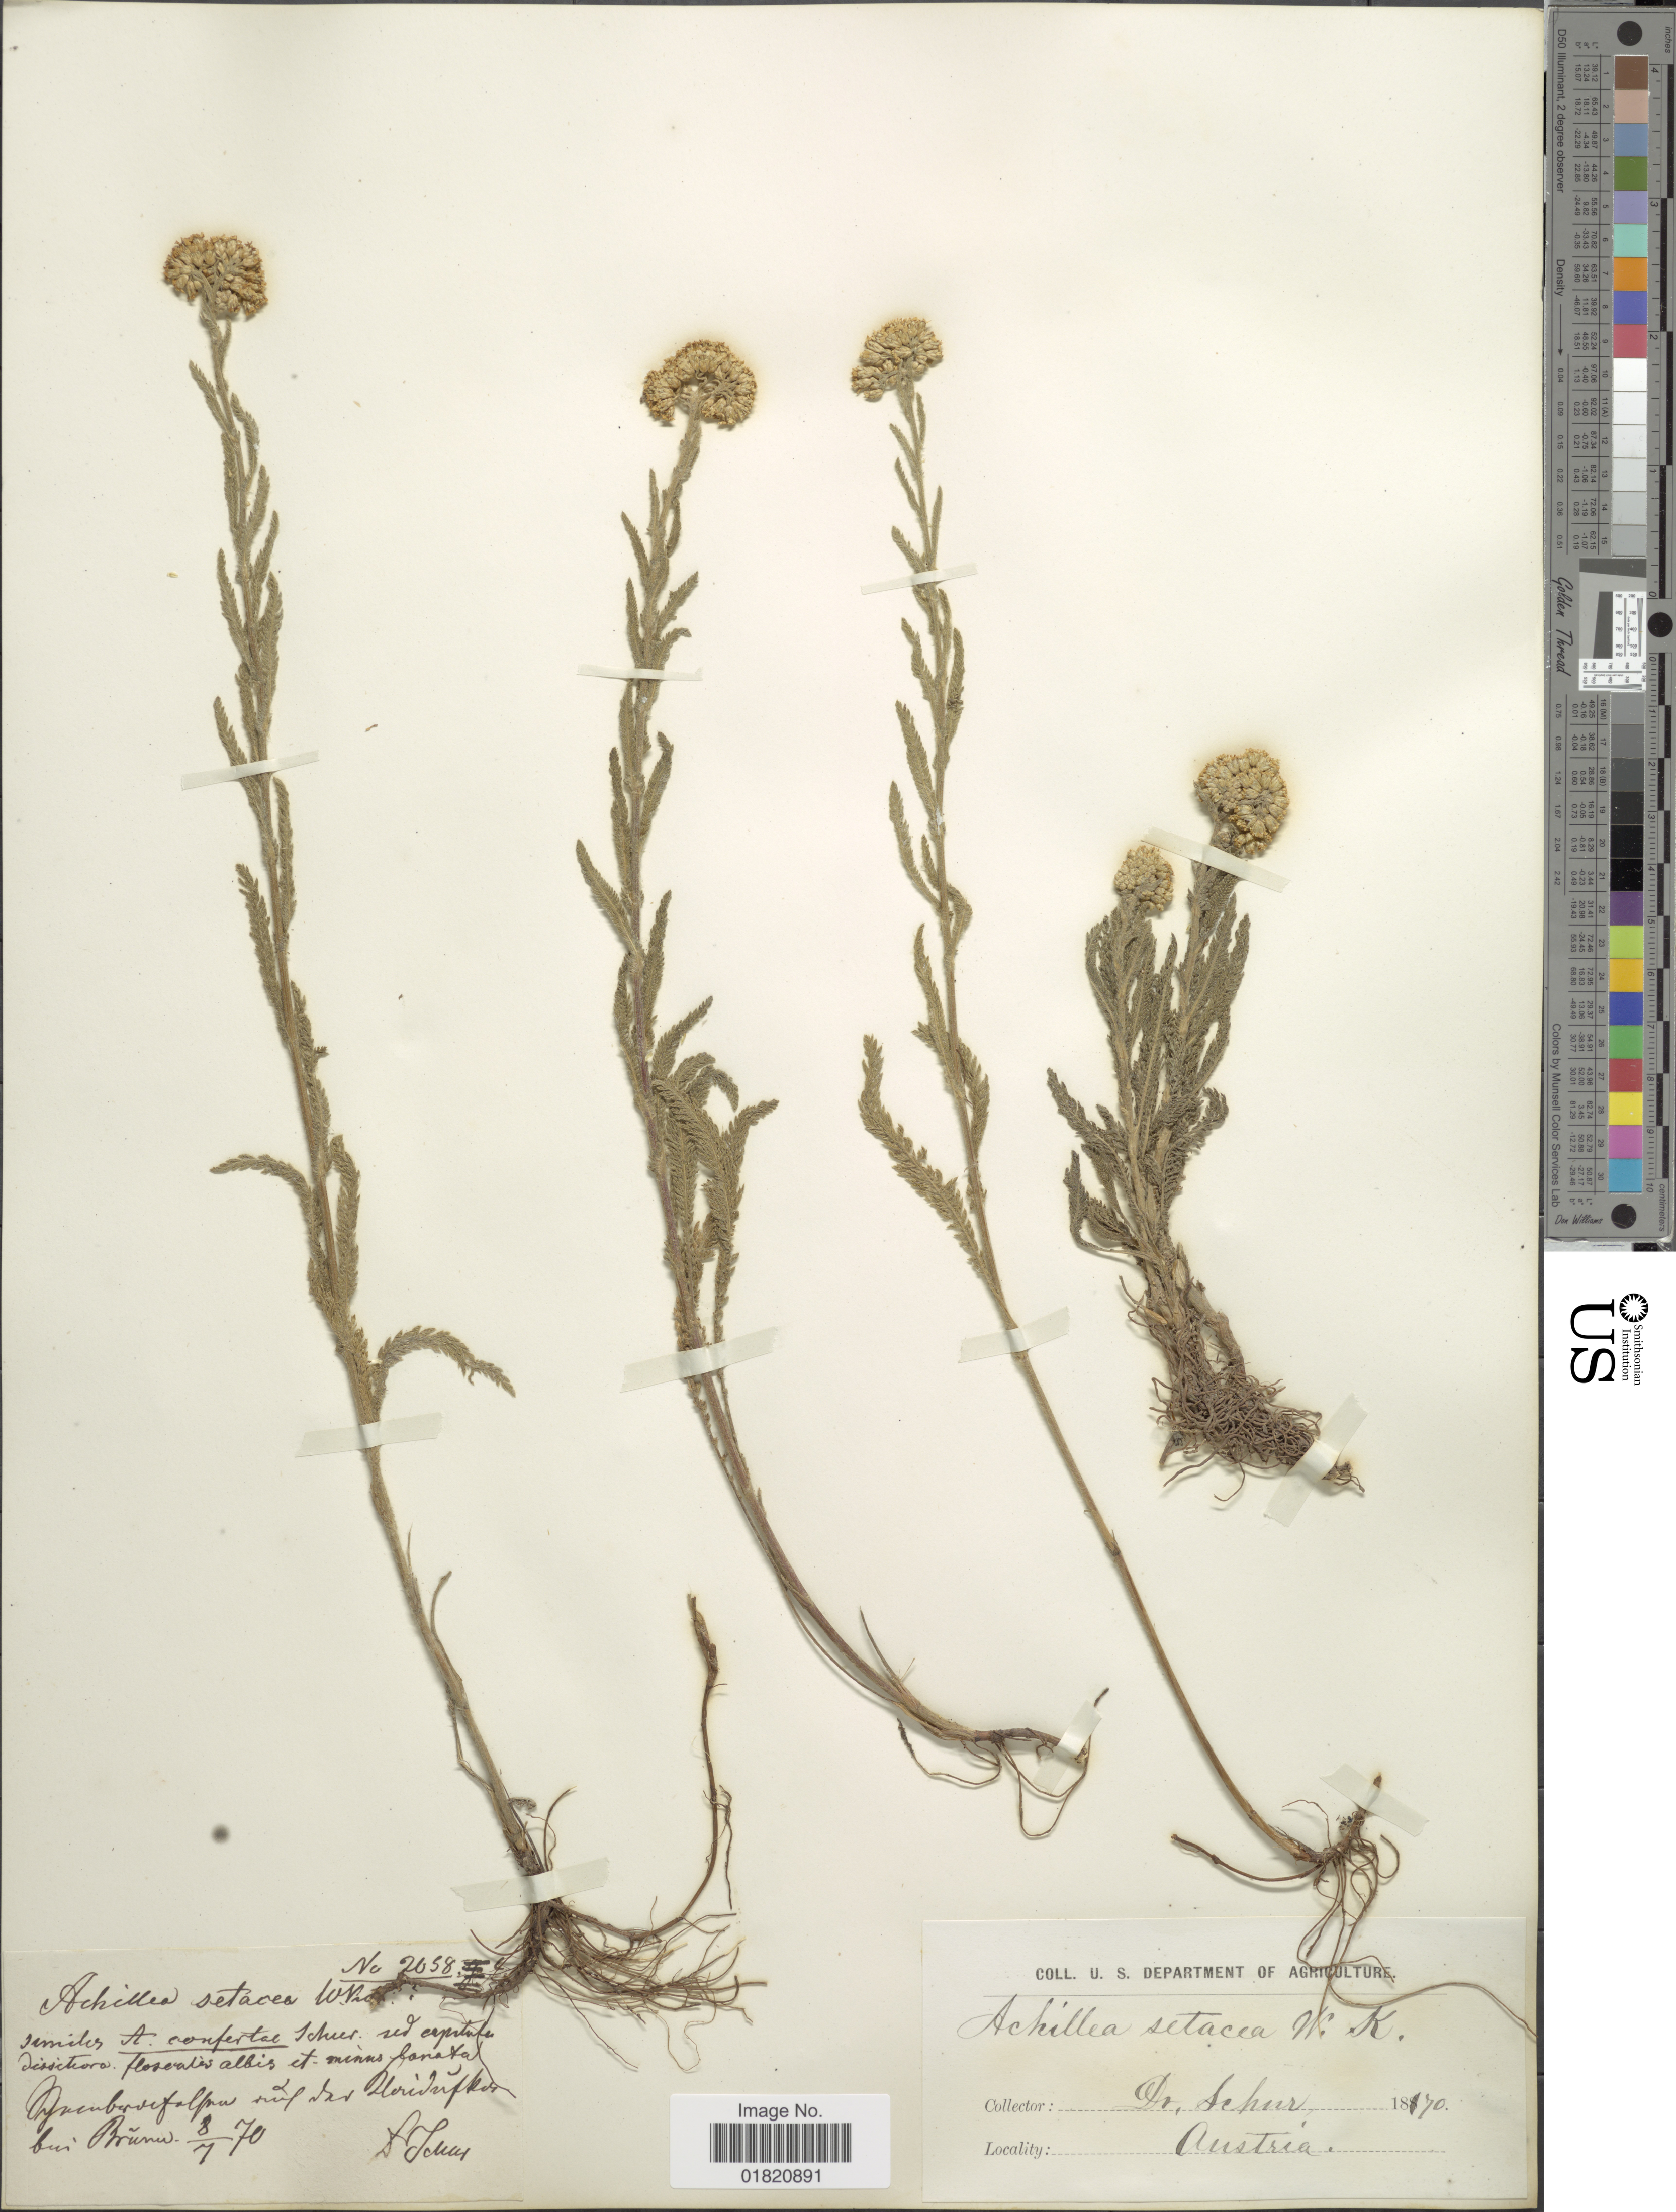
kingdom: Plantae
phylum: Tracheophyta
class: Magnoliopsida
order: Asterales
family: Asteraceae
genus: Achillea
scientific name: Achillea setacea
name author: Waldst. & Kit.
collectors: Schur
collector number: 2658*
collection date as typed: Transcribed d/m/y: 8/7/70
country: Austria